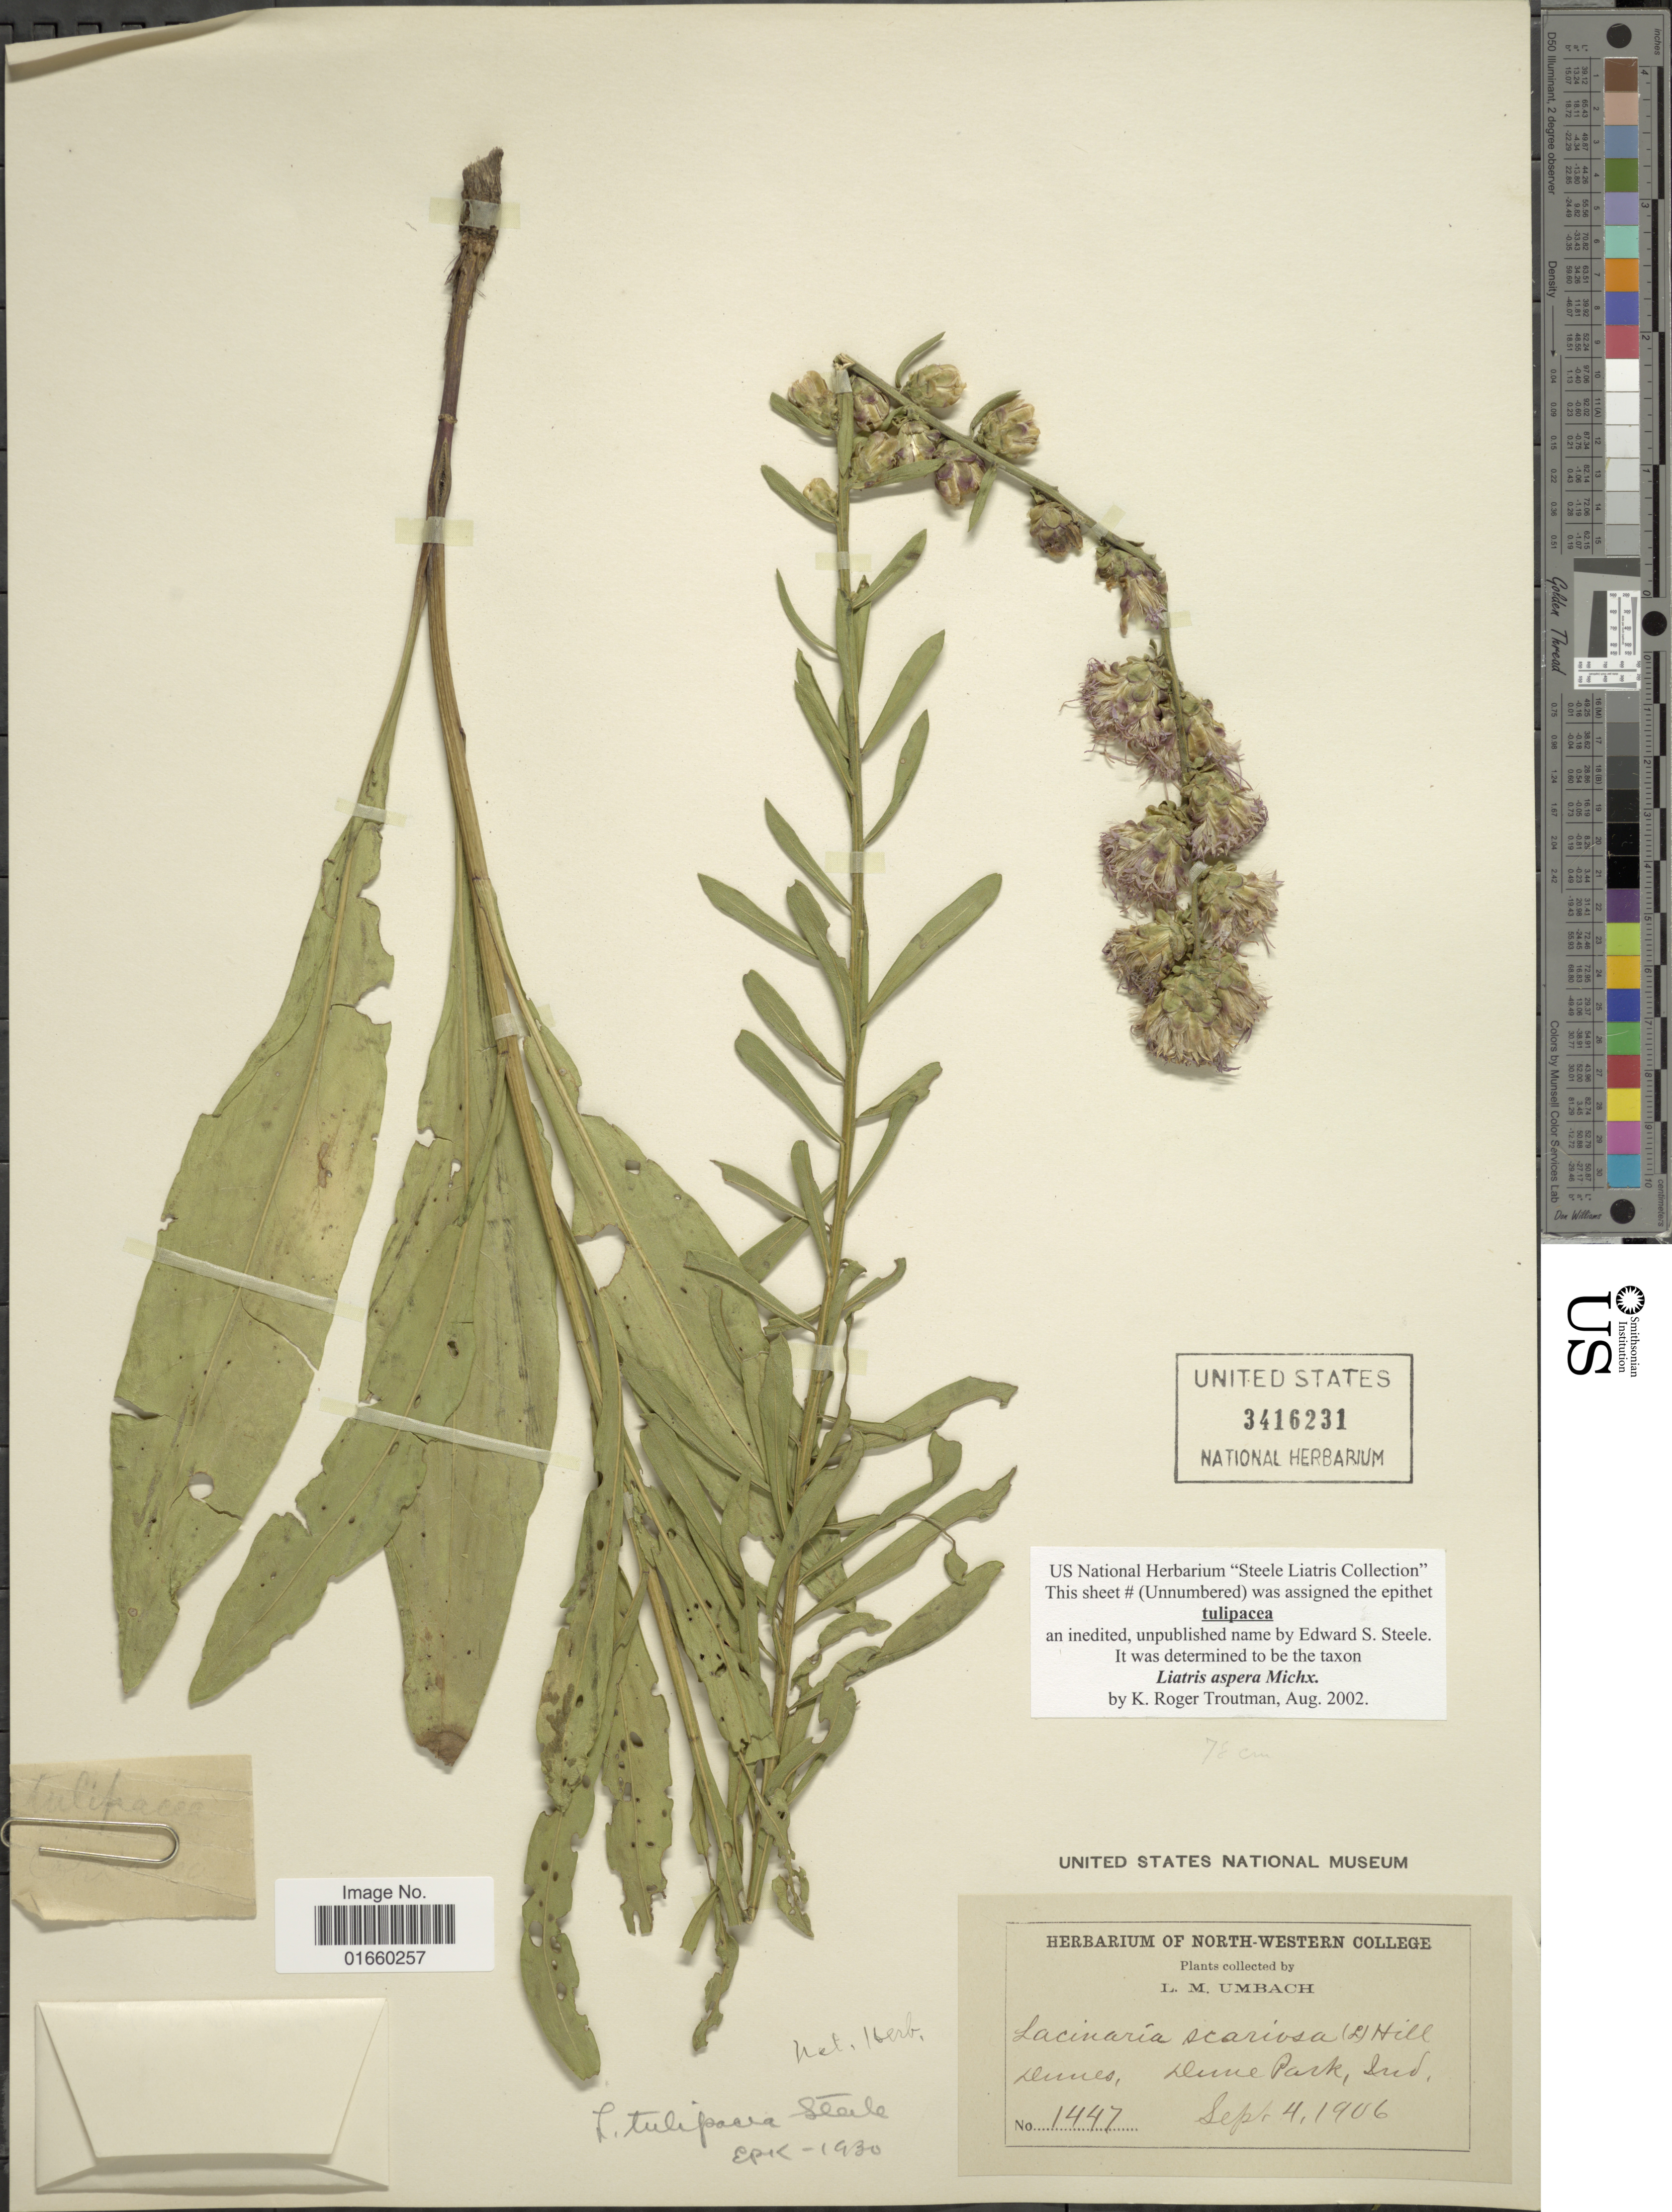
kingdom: Plantae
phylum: Tracheophyta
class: Magnoliopsida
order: Asterales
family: Asteraceae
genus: Liatris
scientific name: Liatris aspera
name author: Michx.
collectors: L. M. Umbach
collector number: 1447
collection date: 1906-09-04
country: United States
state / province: Indiana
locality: Dunes, Dune Park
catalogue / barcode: US 3416231